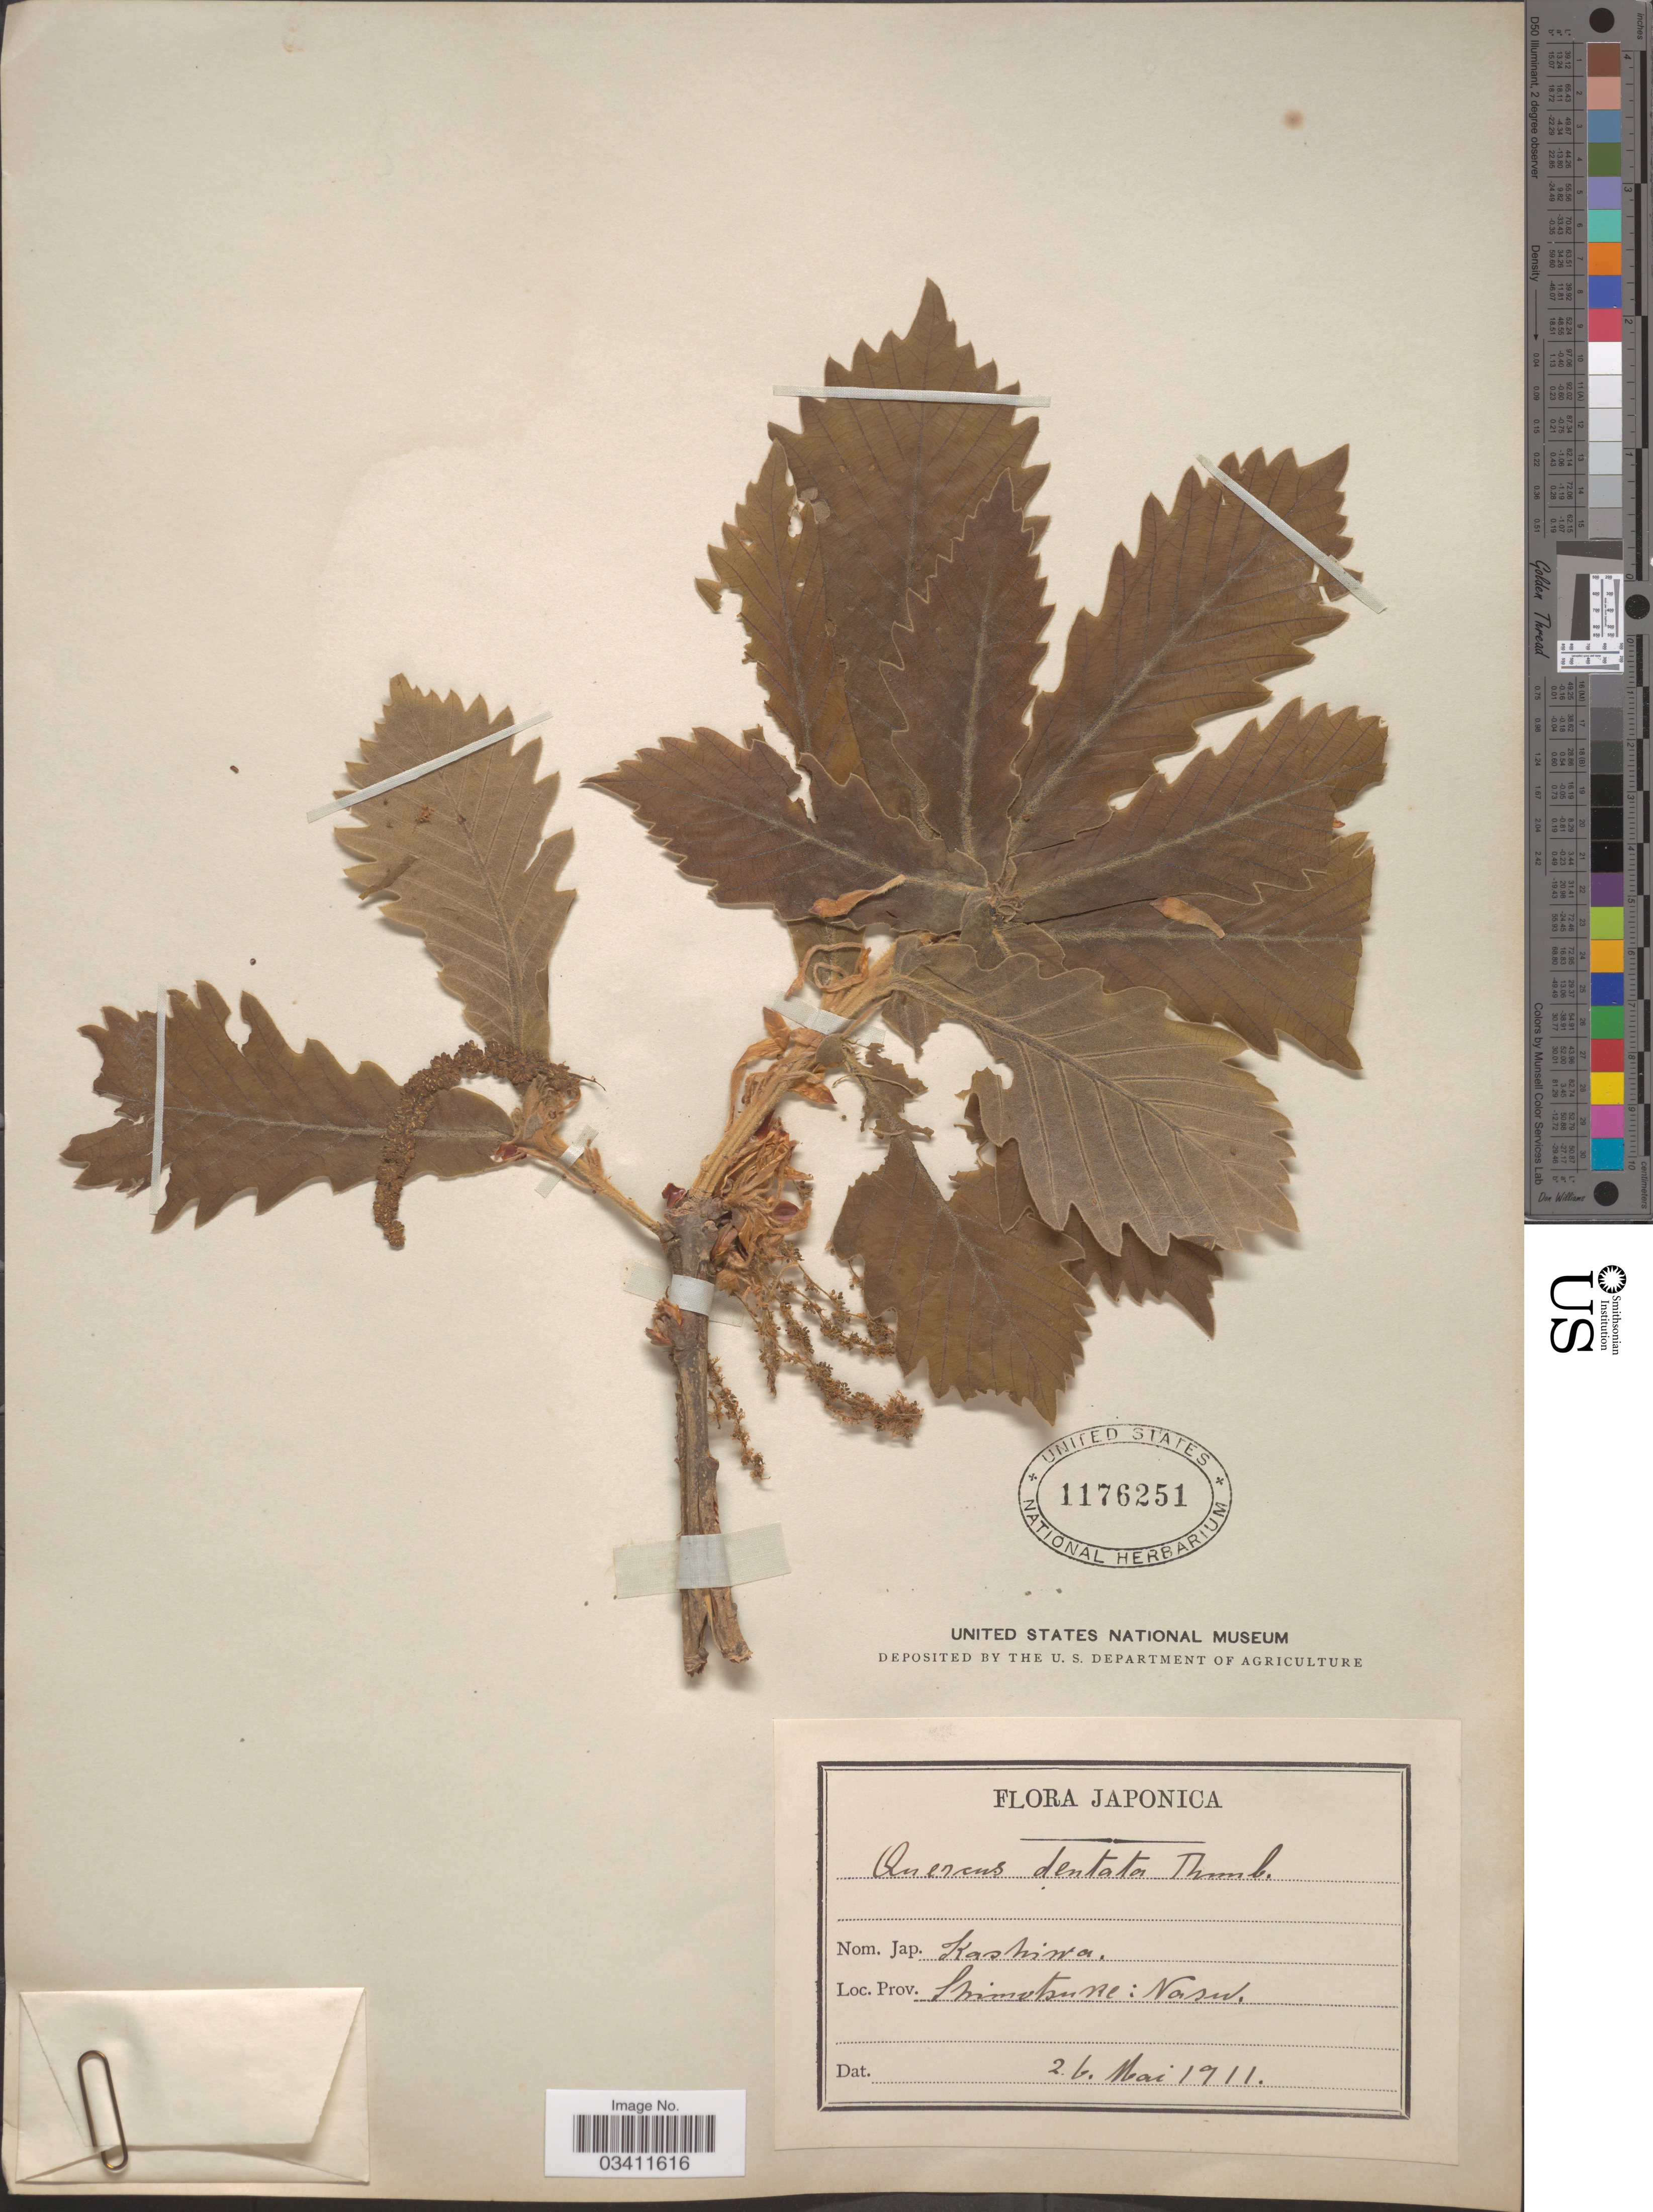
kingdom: Plantae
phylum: Tracheophyta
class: Magnoliopsida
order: Fagales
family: Fagaceae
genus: Quercus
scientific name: Quercus dentata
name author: Thunb.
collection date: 1911-05-26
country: Japan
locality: Shimotsuke: Nasu.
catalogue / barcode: US 1176251